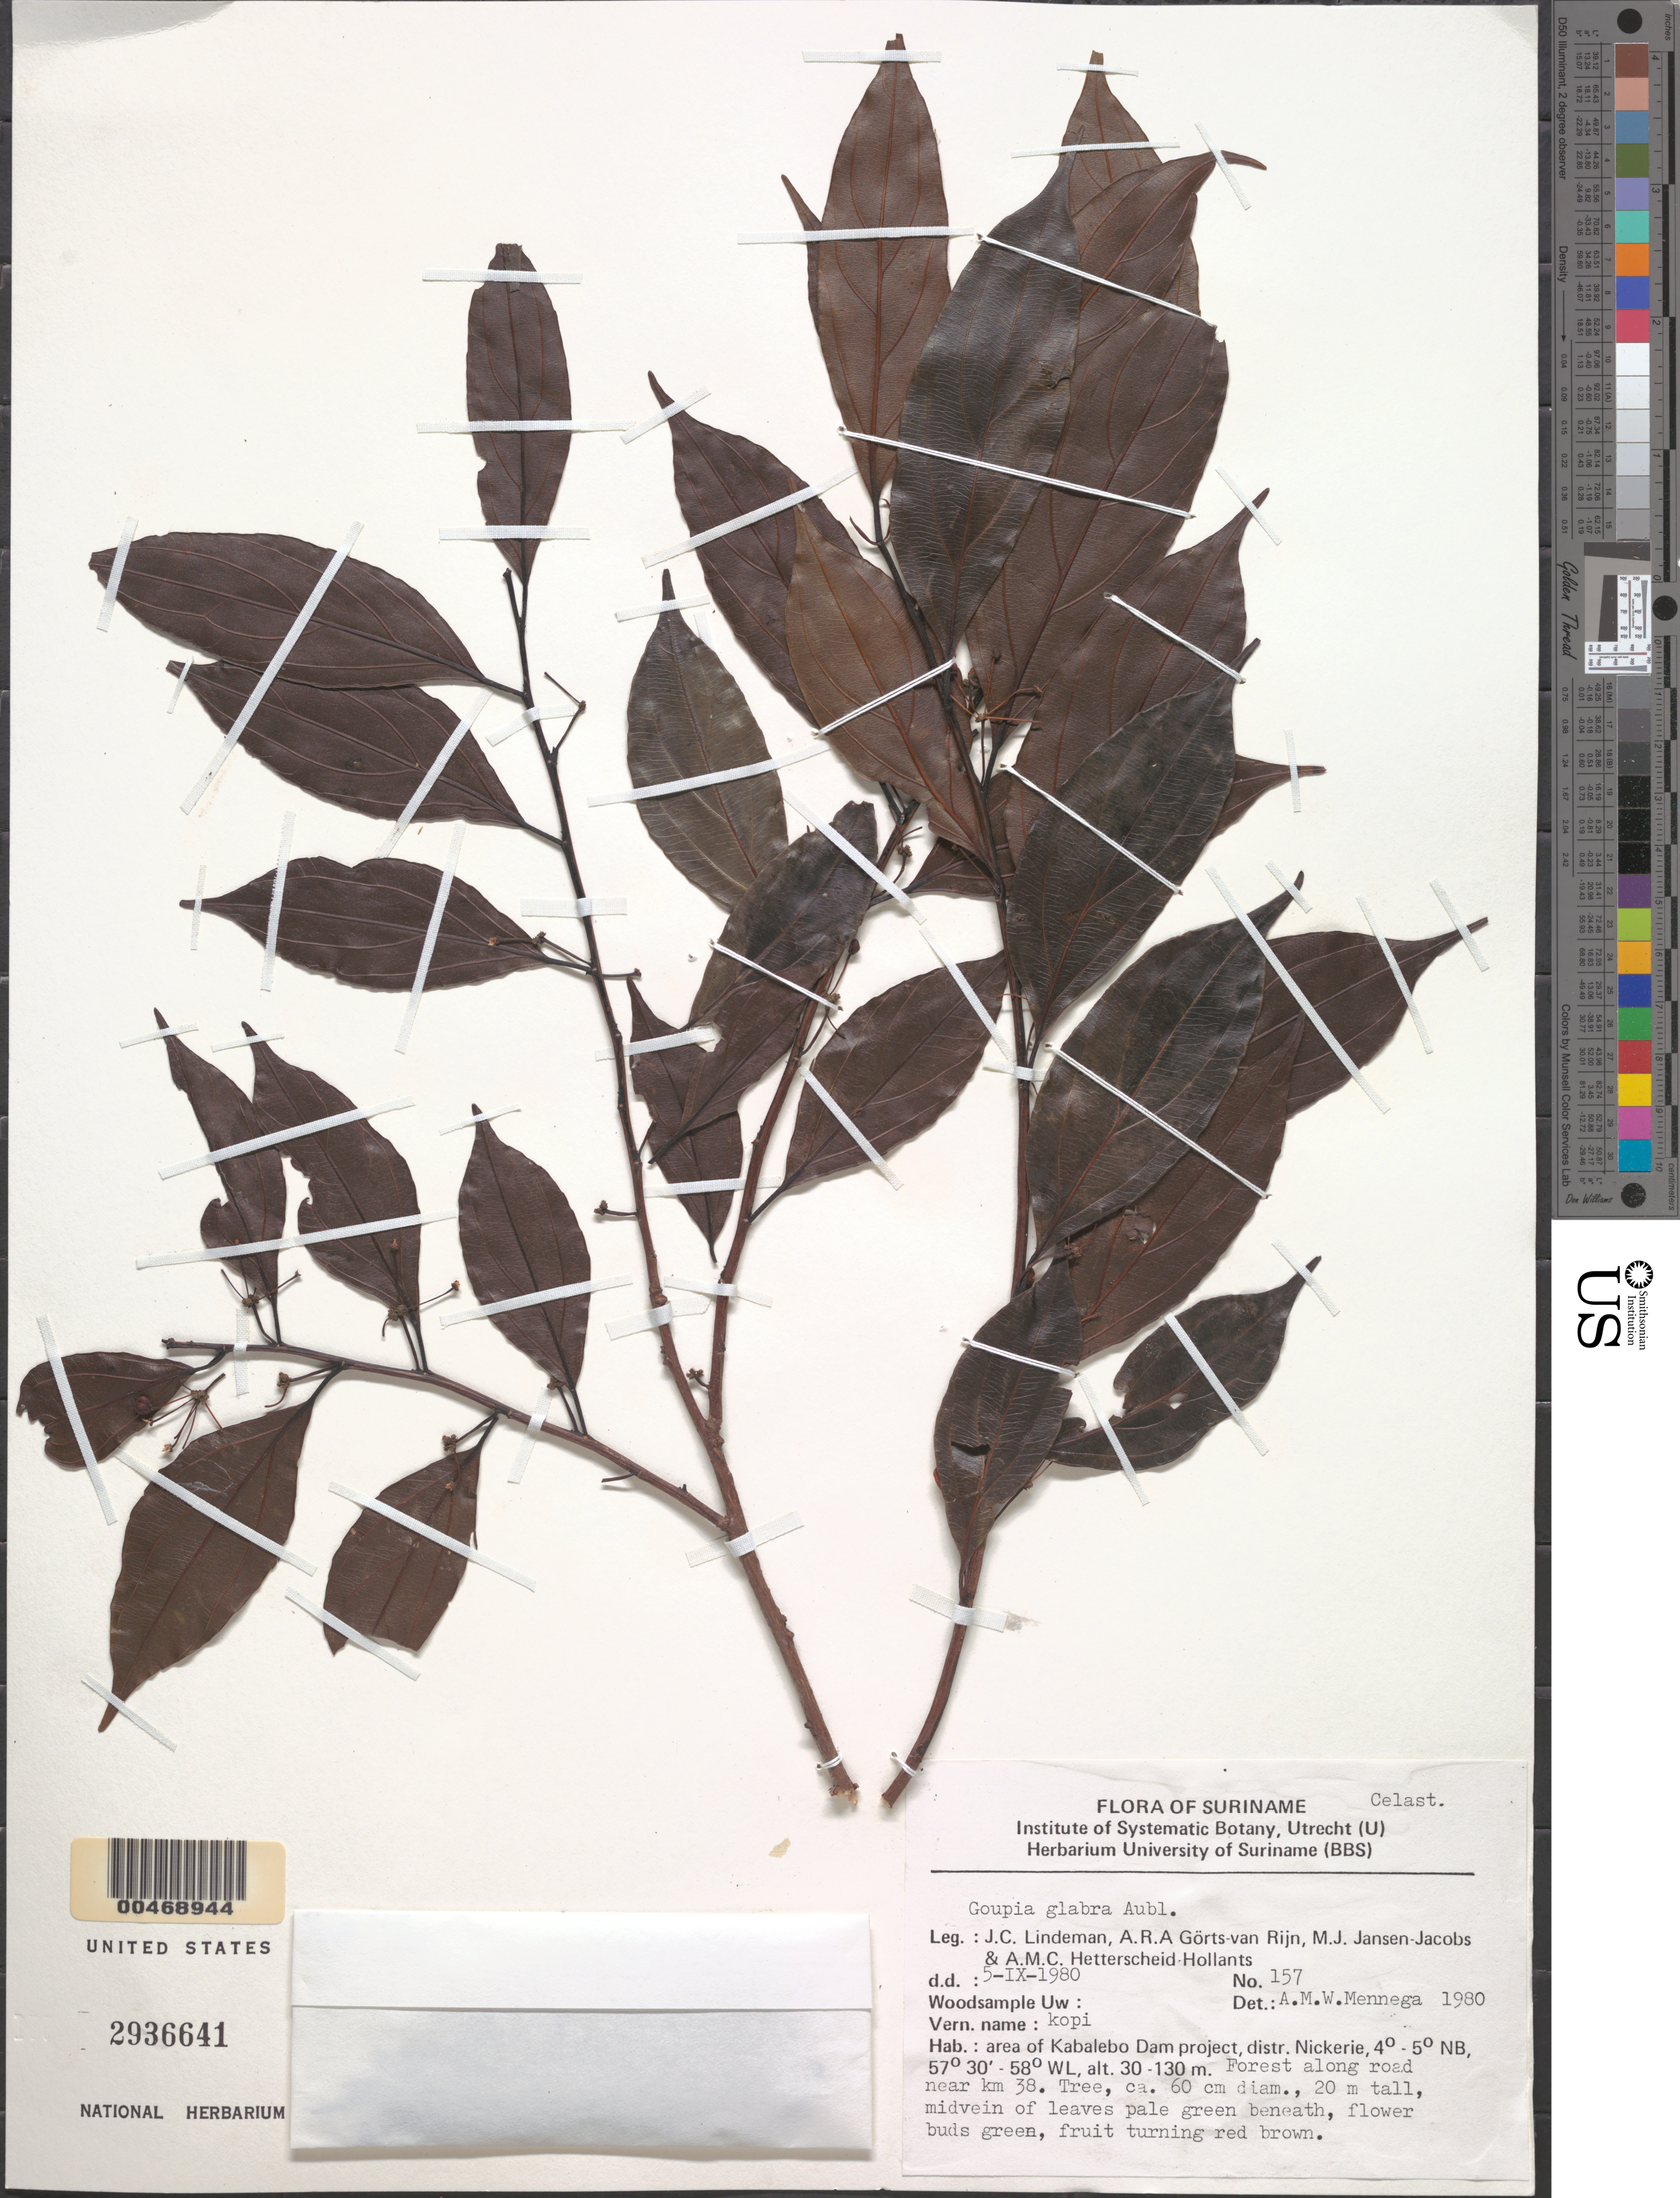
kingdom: Plantae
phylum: Tracheophyta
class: Magnoliopsida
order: Malpighiales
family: Goupiaceae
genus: Goupia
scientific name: Goupia glabra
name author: Aubl.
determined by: Mennega, A. M. W.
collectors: J. C. Lindeman, A. .R. A. Görts-van Rijn, M. J. Jansen-Jacobs & A. Hetterscheid-Hollants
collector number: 80 157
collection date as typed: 5-Sep-80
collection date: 1980-09-05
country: Suriname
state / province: Nickerie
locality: Kabalebo Dam project area, near km 38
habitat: Forest along road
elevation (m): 30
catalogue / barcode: US 2936641